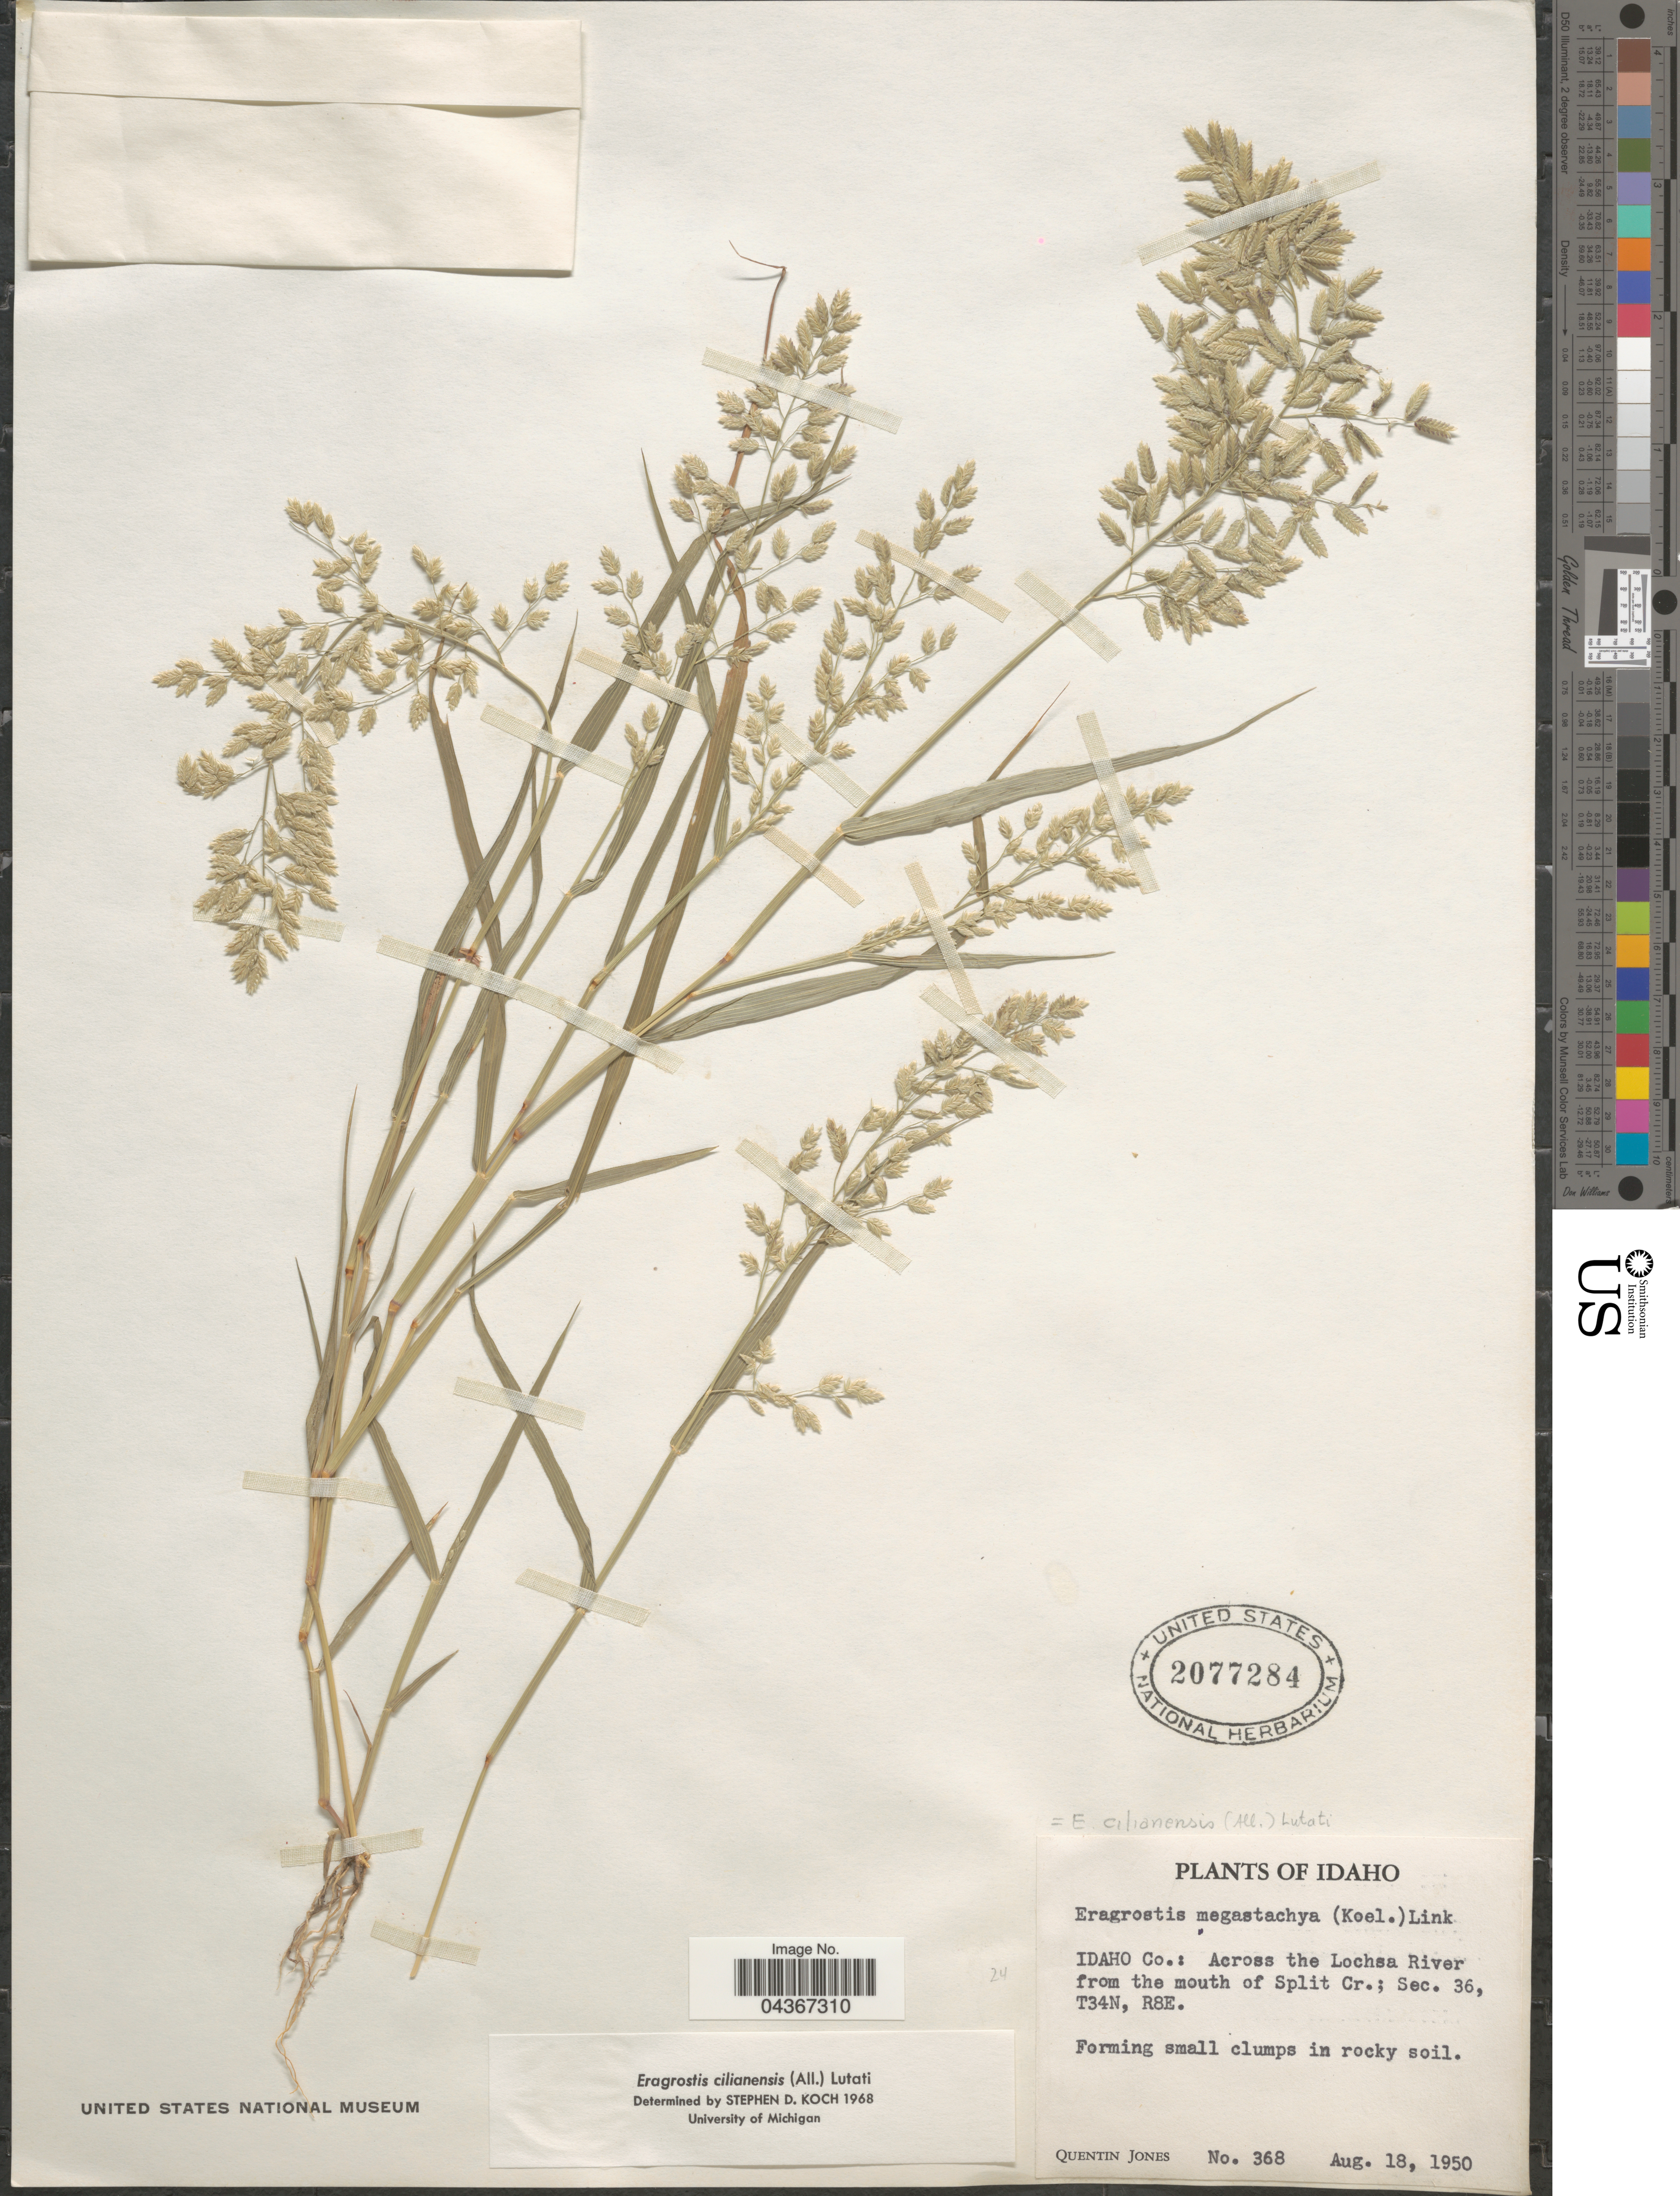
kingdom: Plantae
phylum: Tracheophyta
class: Liliopsida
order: Poales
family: Poaceae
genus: Eragrostis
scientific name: Eragrostis cilianensis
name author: (Bellardi) Vignolo ex Janch.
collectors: Q. Jones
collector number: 368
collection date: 1950-08-18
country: United States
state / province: Idaho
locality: Idaho Co.: Across the Lochsa River from the mouth of Split Cr.; Sec. 36, T34N, R8E.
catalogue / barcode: US 2077284